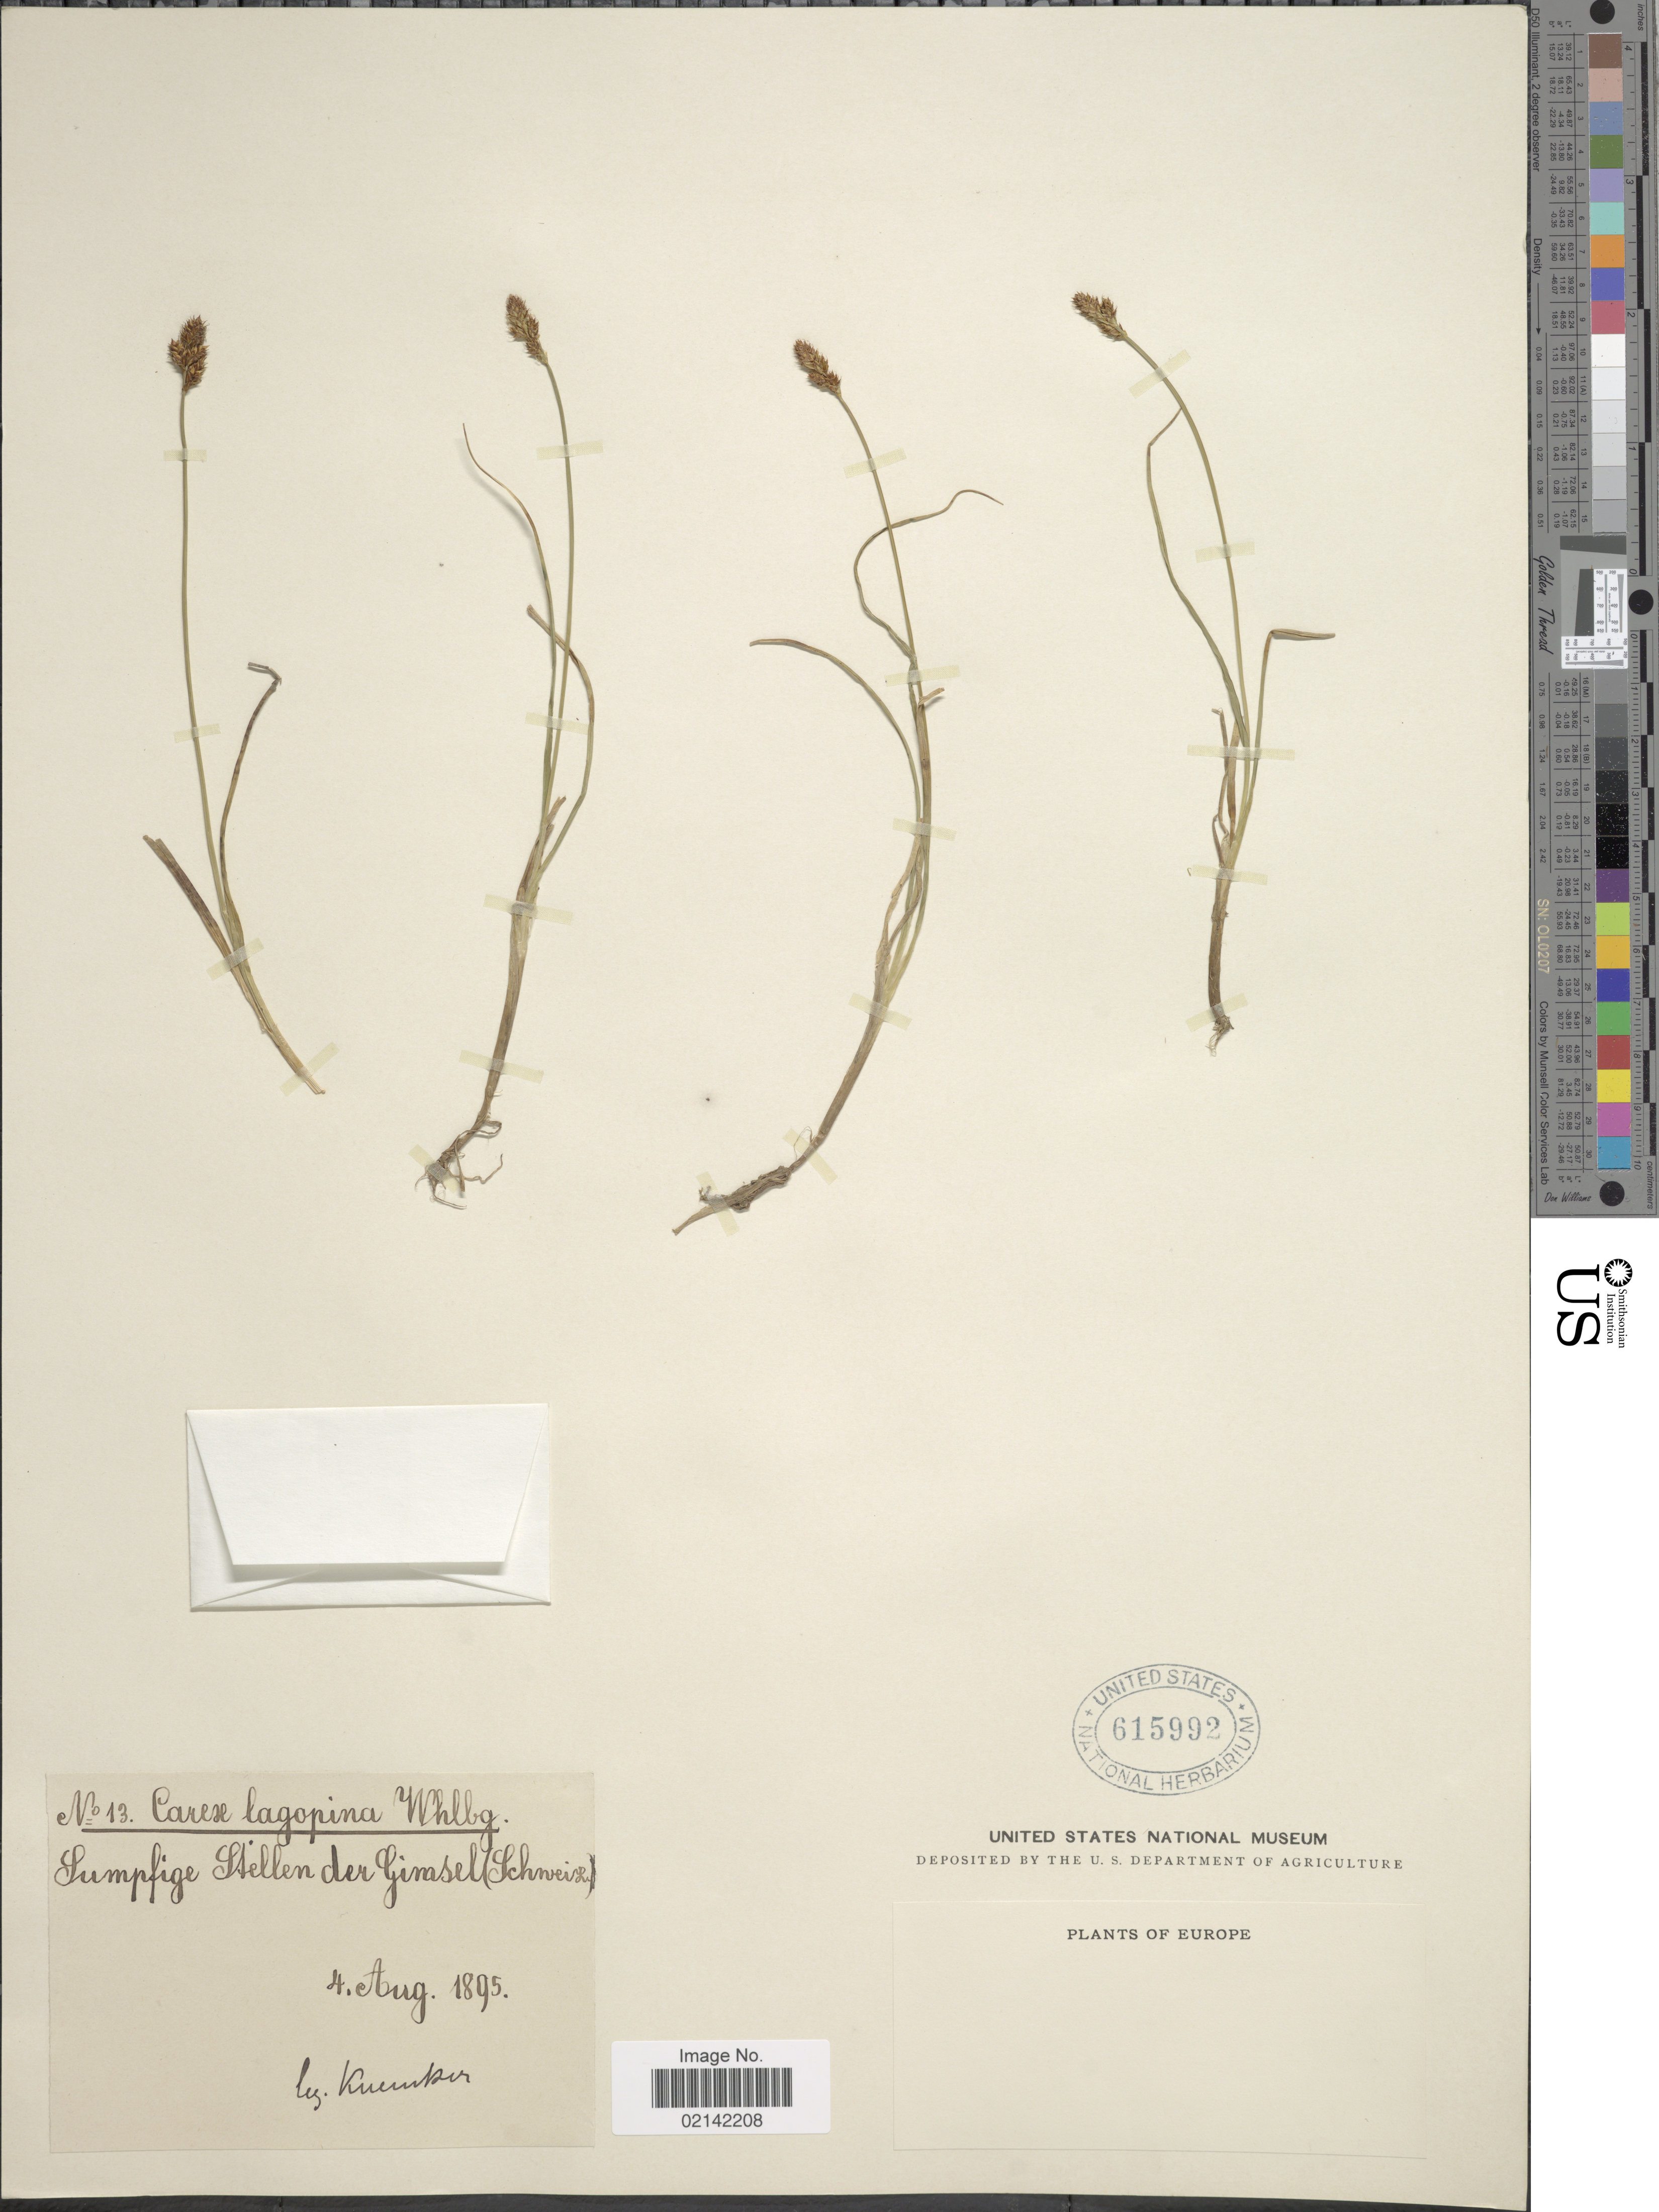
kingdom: Plantae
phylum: Tracheophyta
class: Liliopsida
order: Poales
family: Cyperaceae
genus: Carex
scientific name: Carex lachenalii subsp. lachenalii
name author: Schkuhr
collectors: Kneucker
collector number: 13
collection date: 1895-08-04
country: Switzerland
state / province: Schwyz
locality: Sumpfige Stellen der Gimsel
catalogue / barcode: US 615992